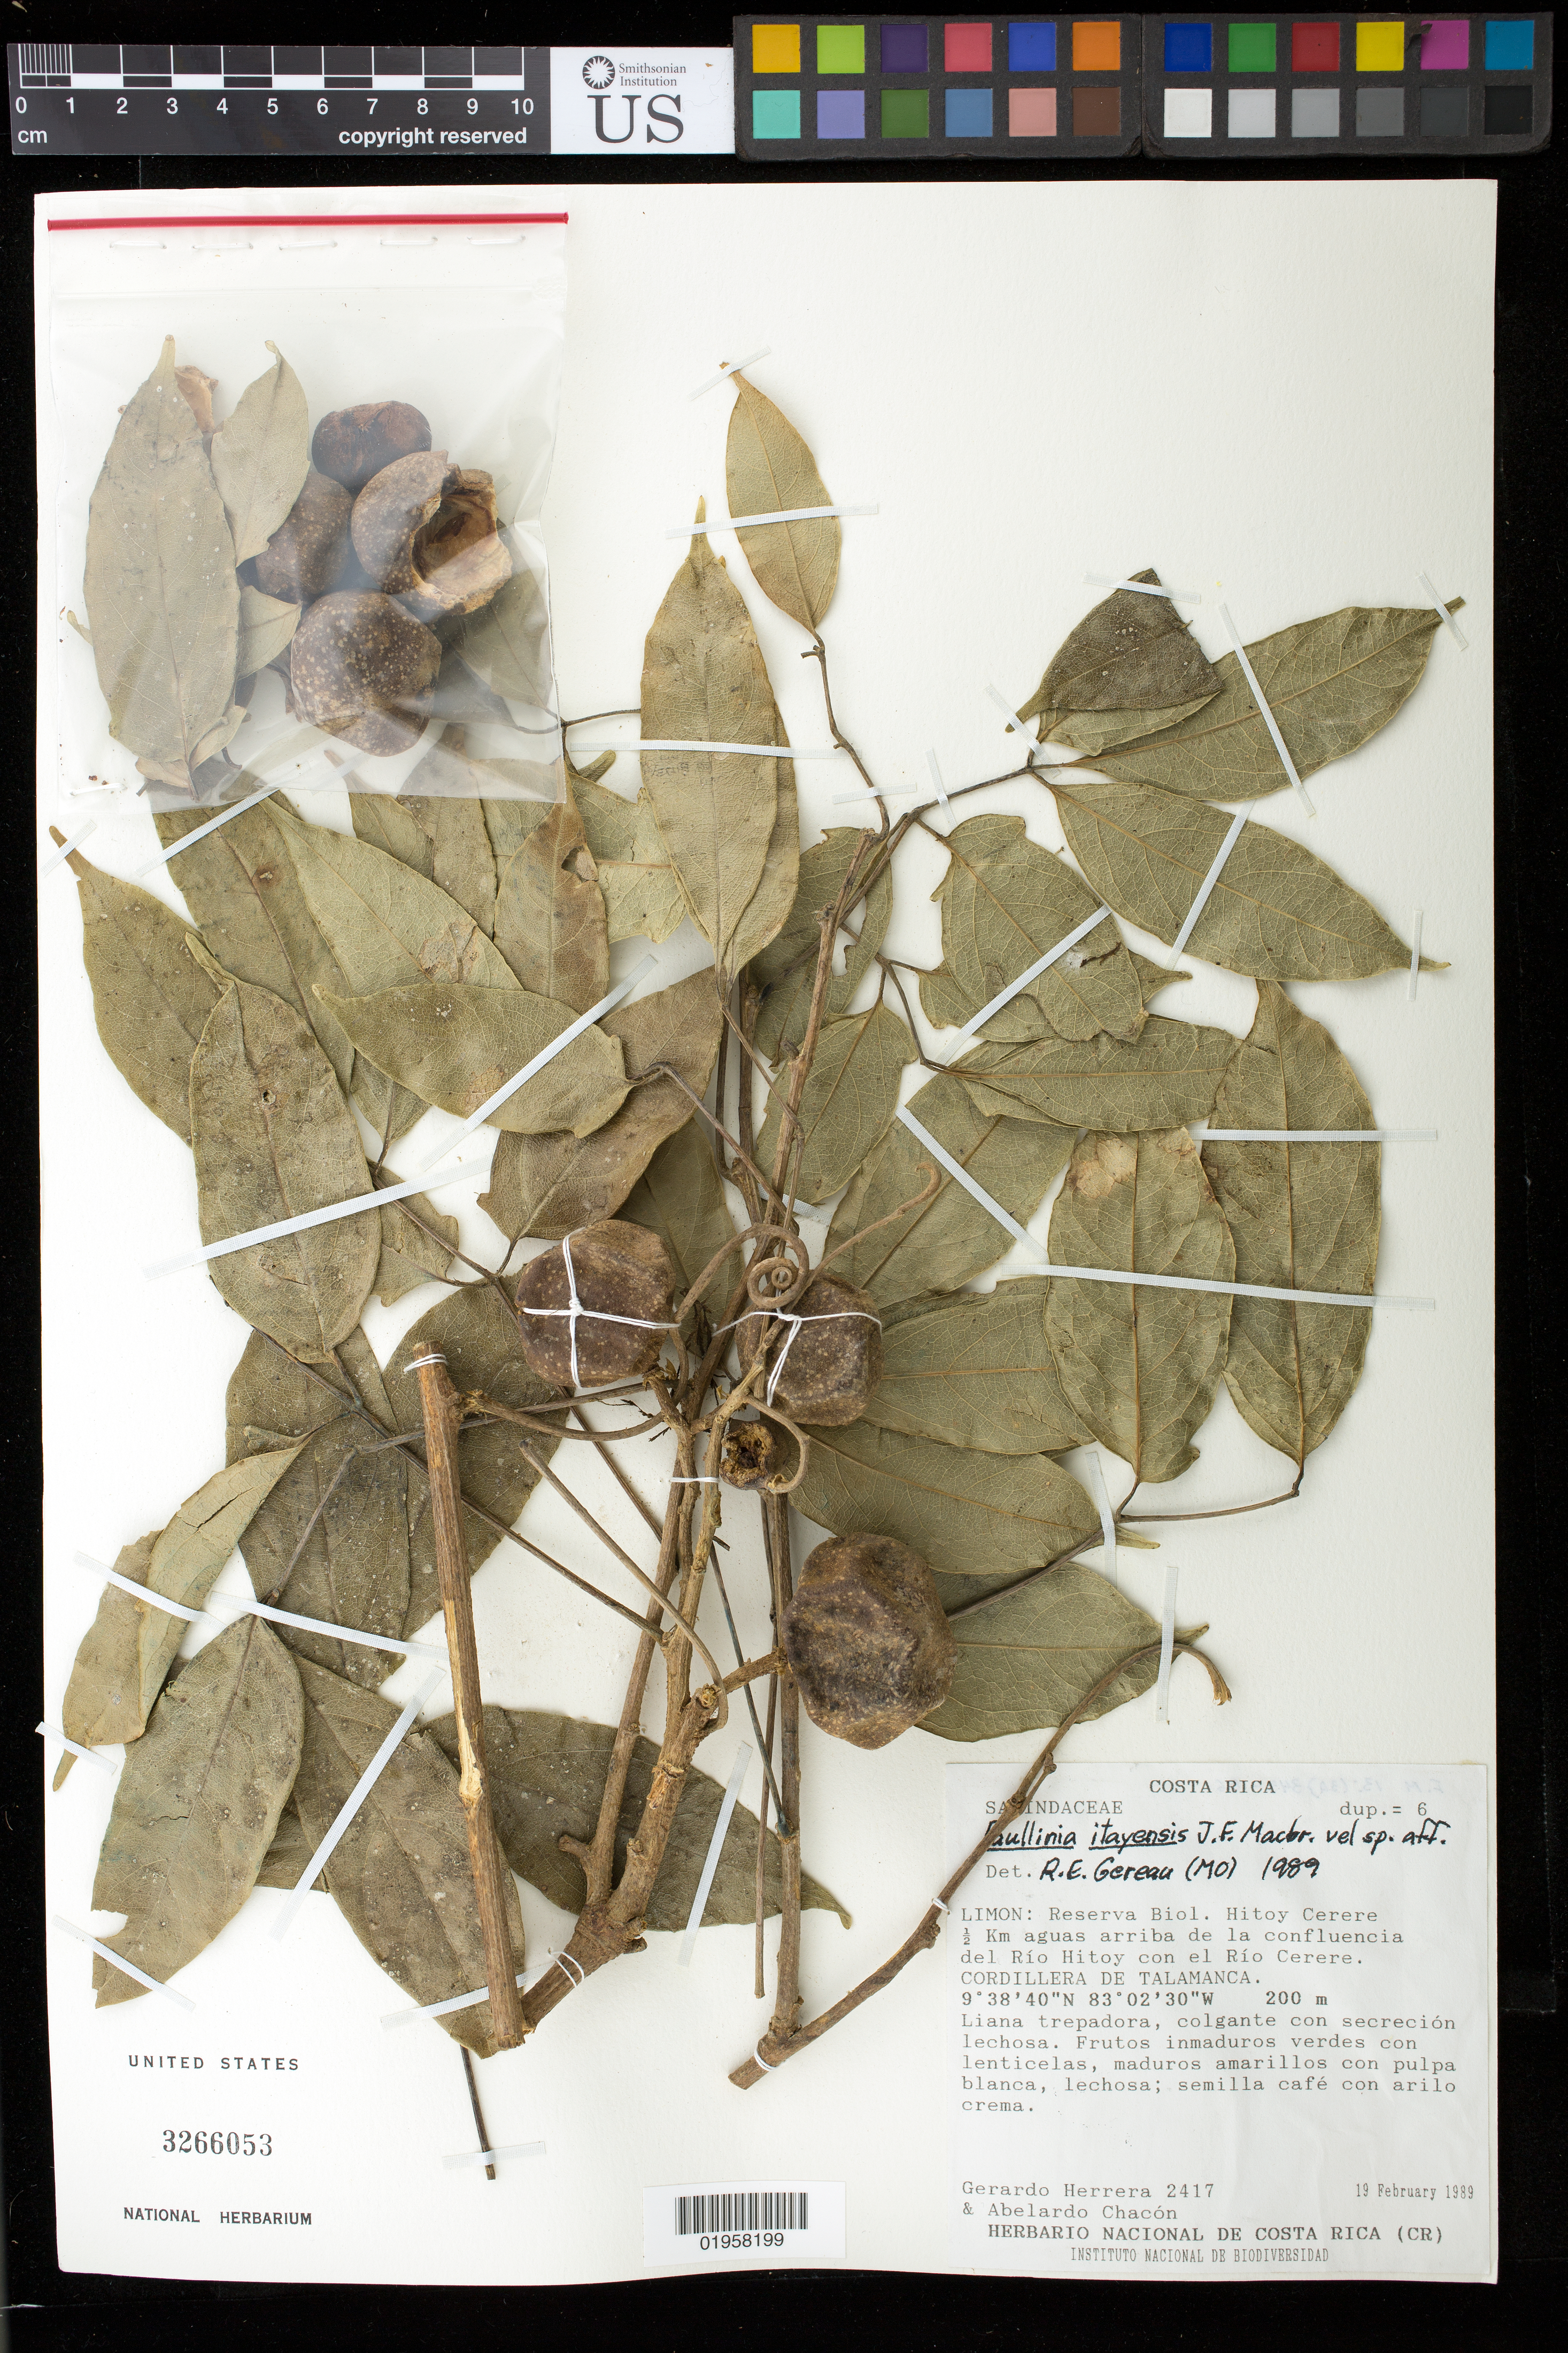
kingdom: Plantae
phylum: Tracheophyta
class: Magnoliopsida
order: Sapindales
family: Sapindaceae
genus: Paullinia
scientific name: Paullinia itayensis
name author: J.F. Macbr.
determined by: Gereau, R. E.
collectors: G. Herrera & A. Chacon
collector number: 2417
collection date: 1989-02-19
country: Costa Rica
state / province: Limón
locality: Reserva Biol. Hitoy Cerere, 1/2 km aguas arriba de la confluencia del Río Hitoy con el Río Cerere. Cordillera de Talamanca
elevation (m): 200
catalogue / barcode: US 3266053